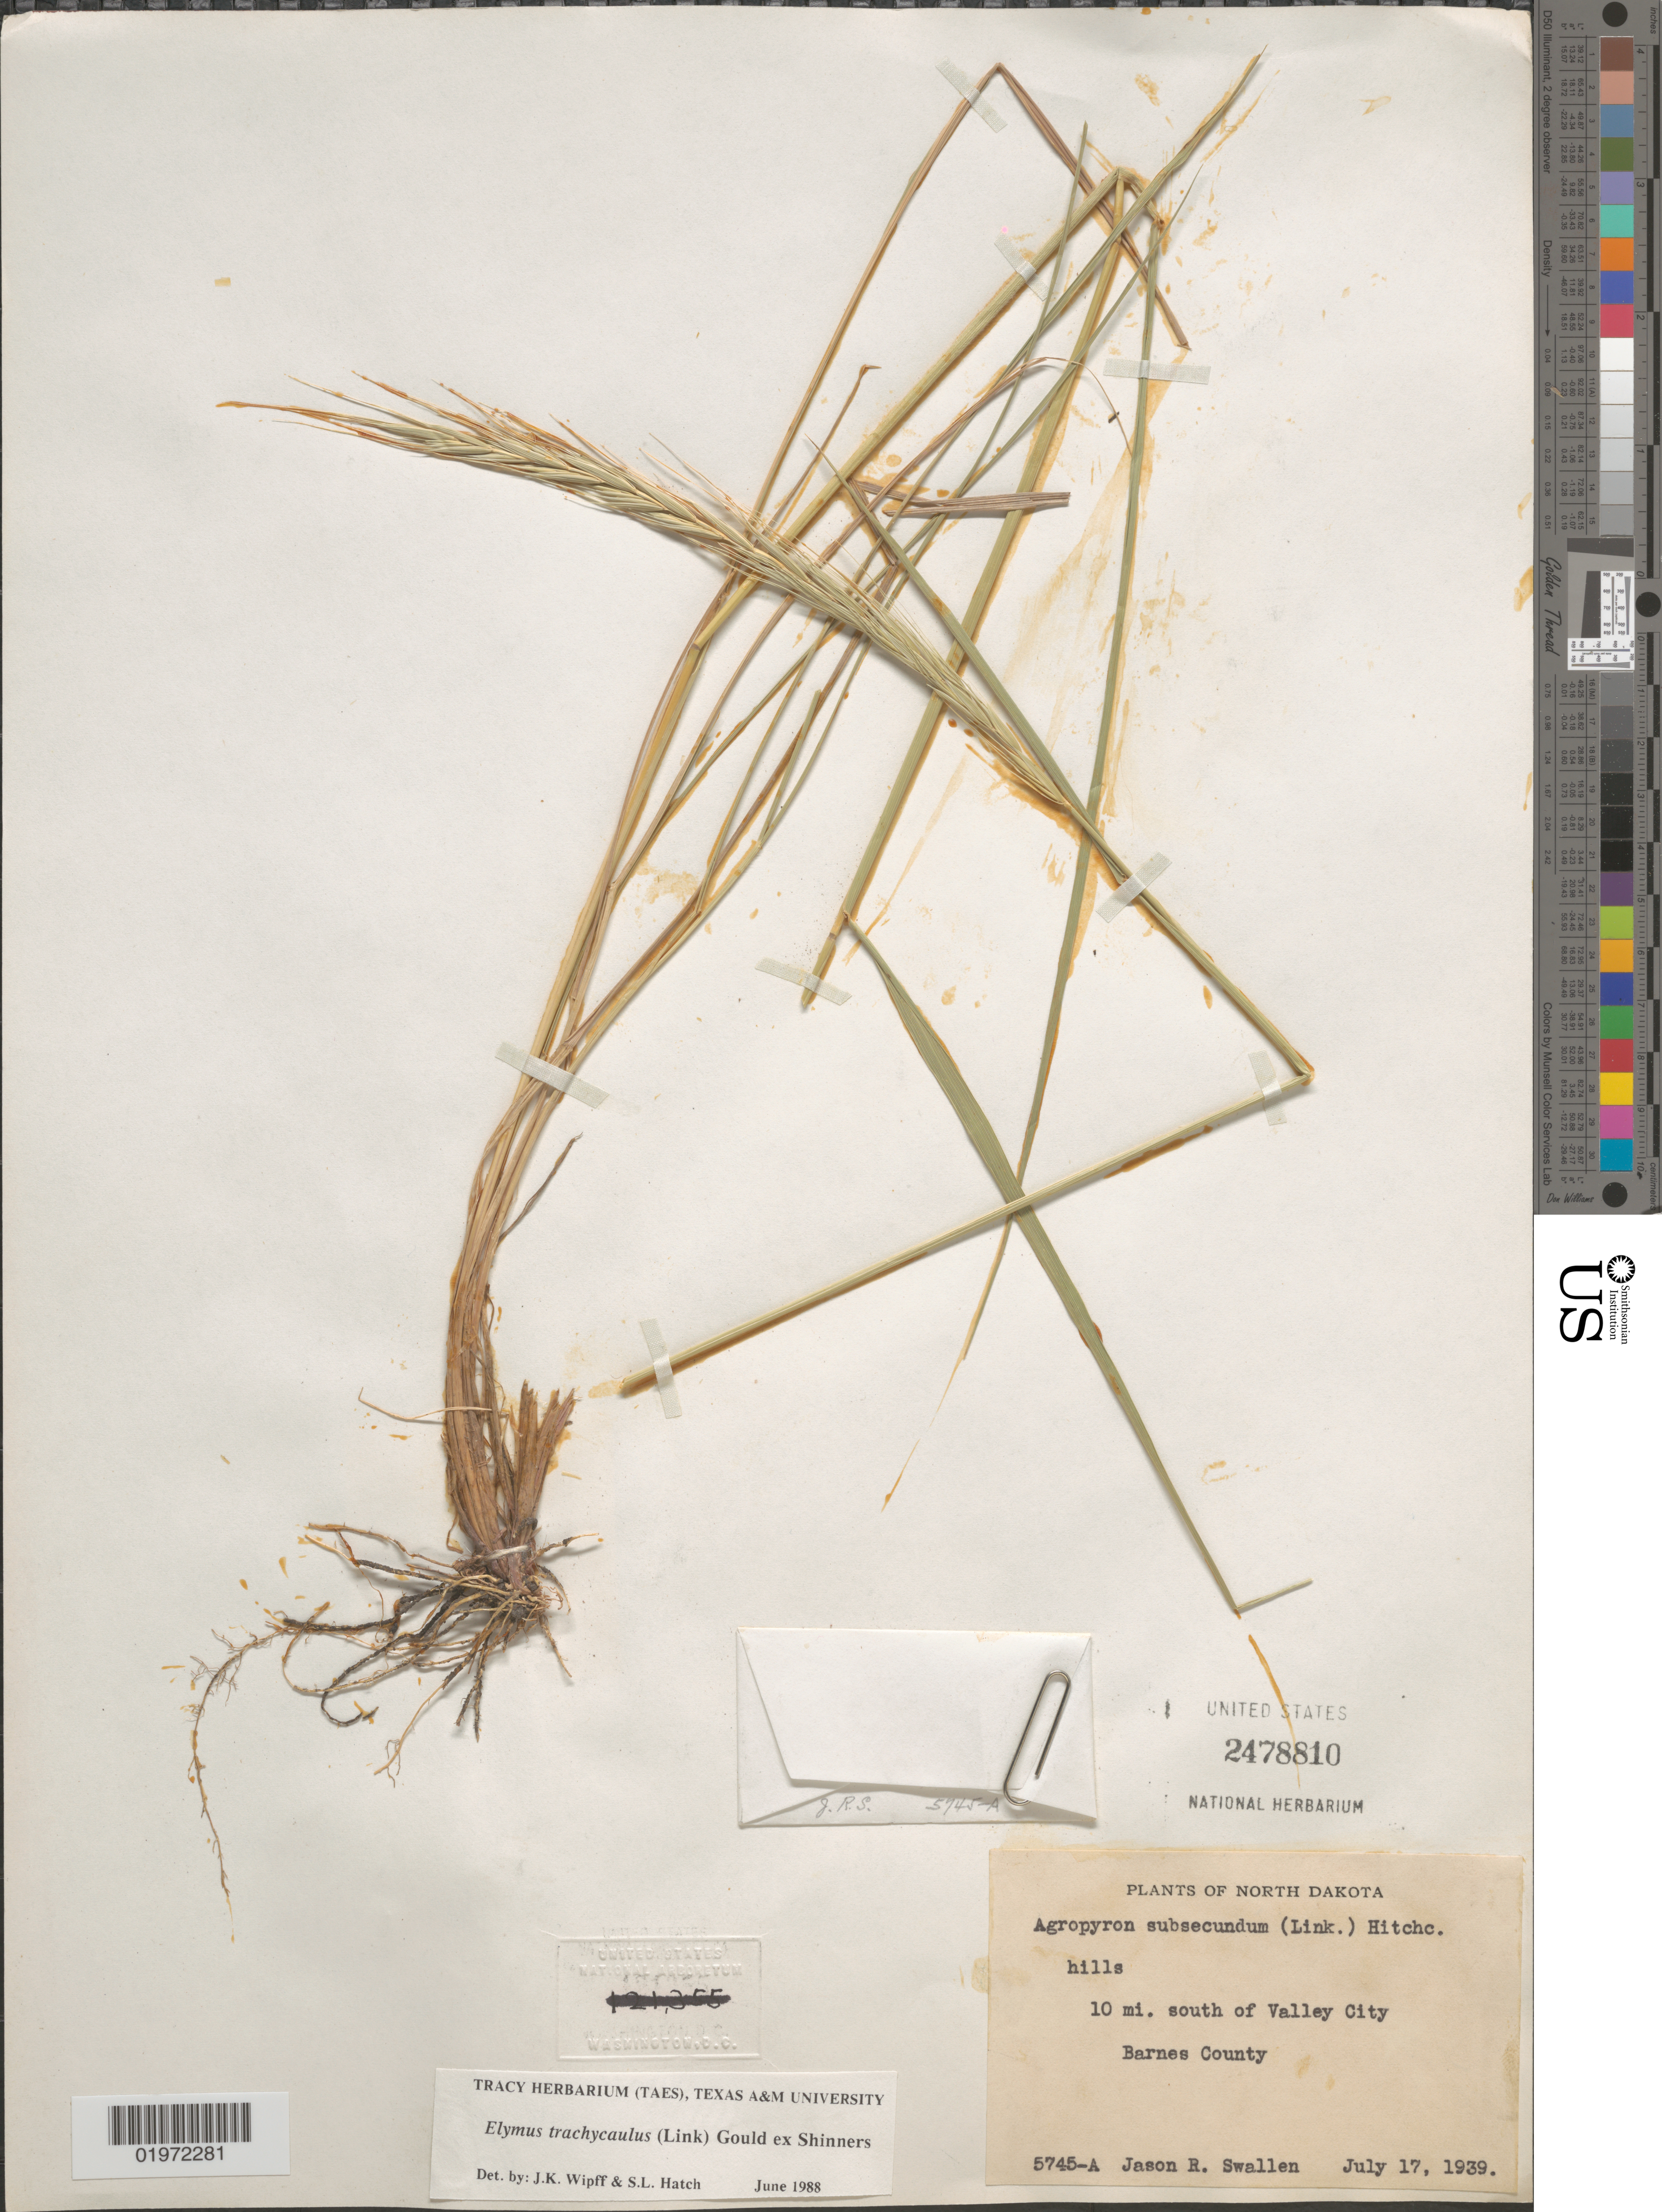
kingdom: Plantae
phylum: Tracheophyta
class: Liliopsida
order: Poales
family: Poaceae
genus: Elymus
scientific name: Elymus trachycaulus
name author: (Link) Gould ex Shinners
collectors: J. R. Swallen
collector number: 5745-A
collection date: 1939-07-17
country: United States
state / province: North Dakota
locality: Hills. 10 mi. south of Valley City. Barnes County.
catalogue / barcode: US 2478810